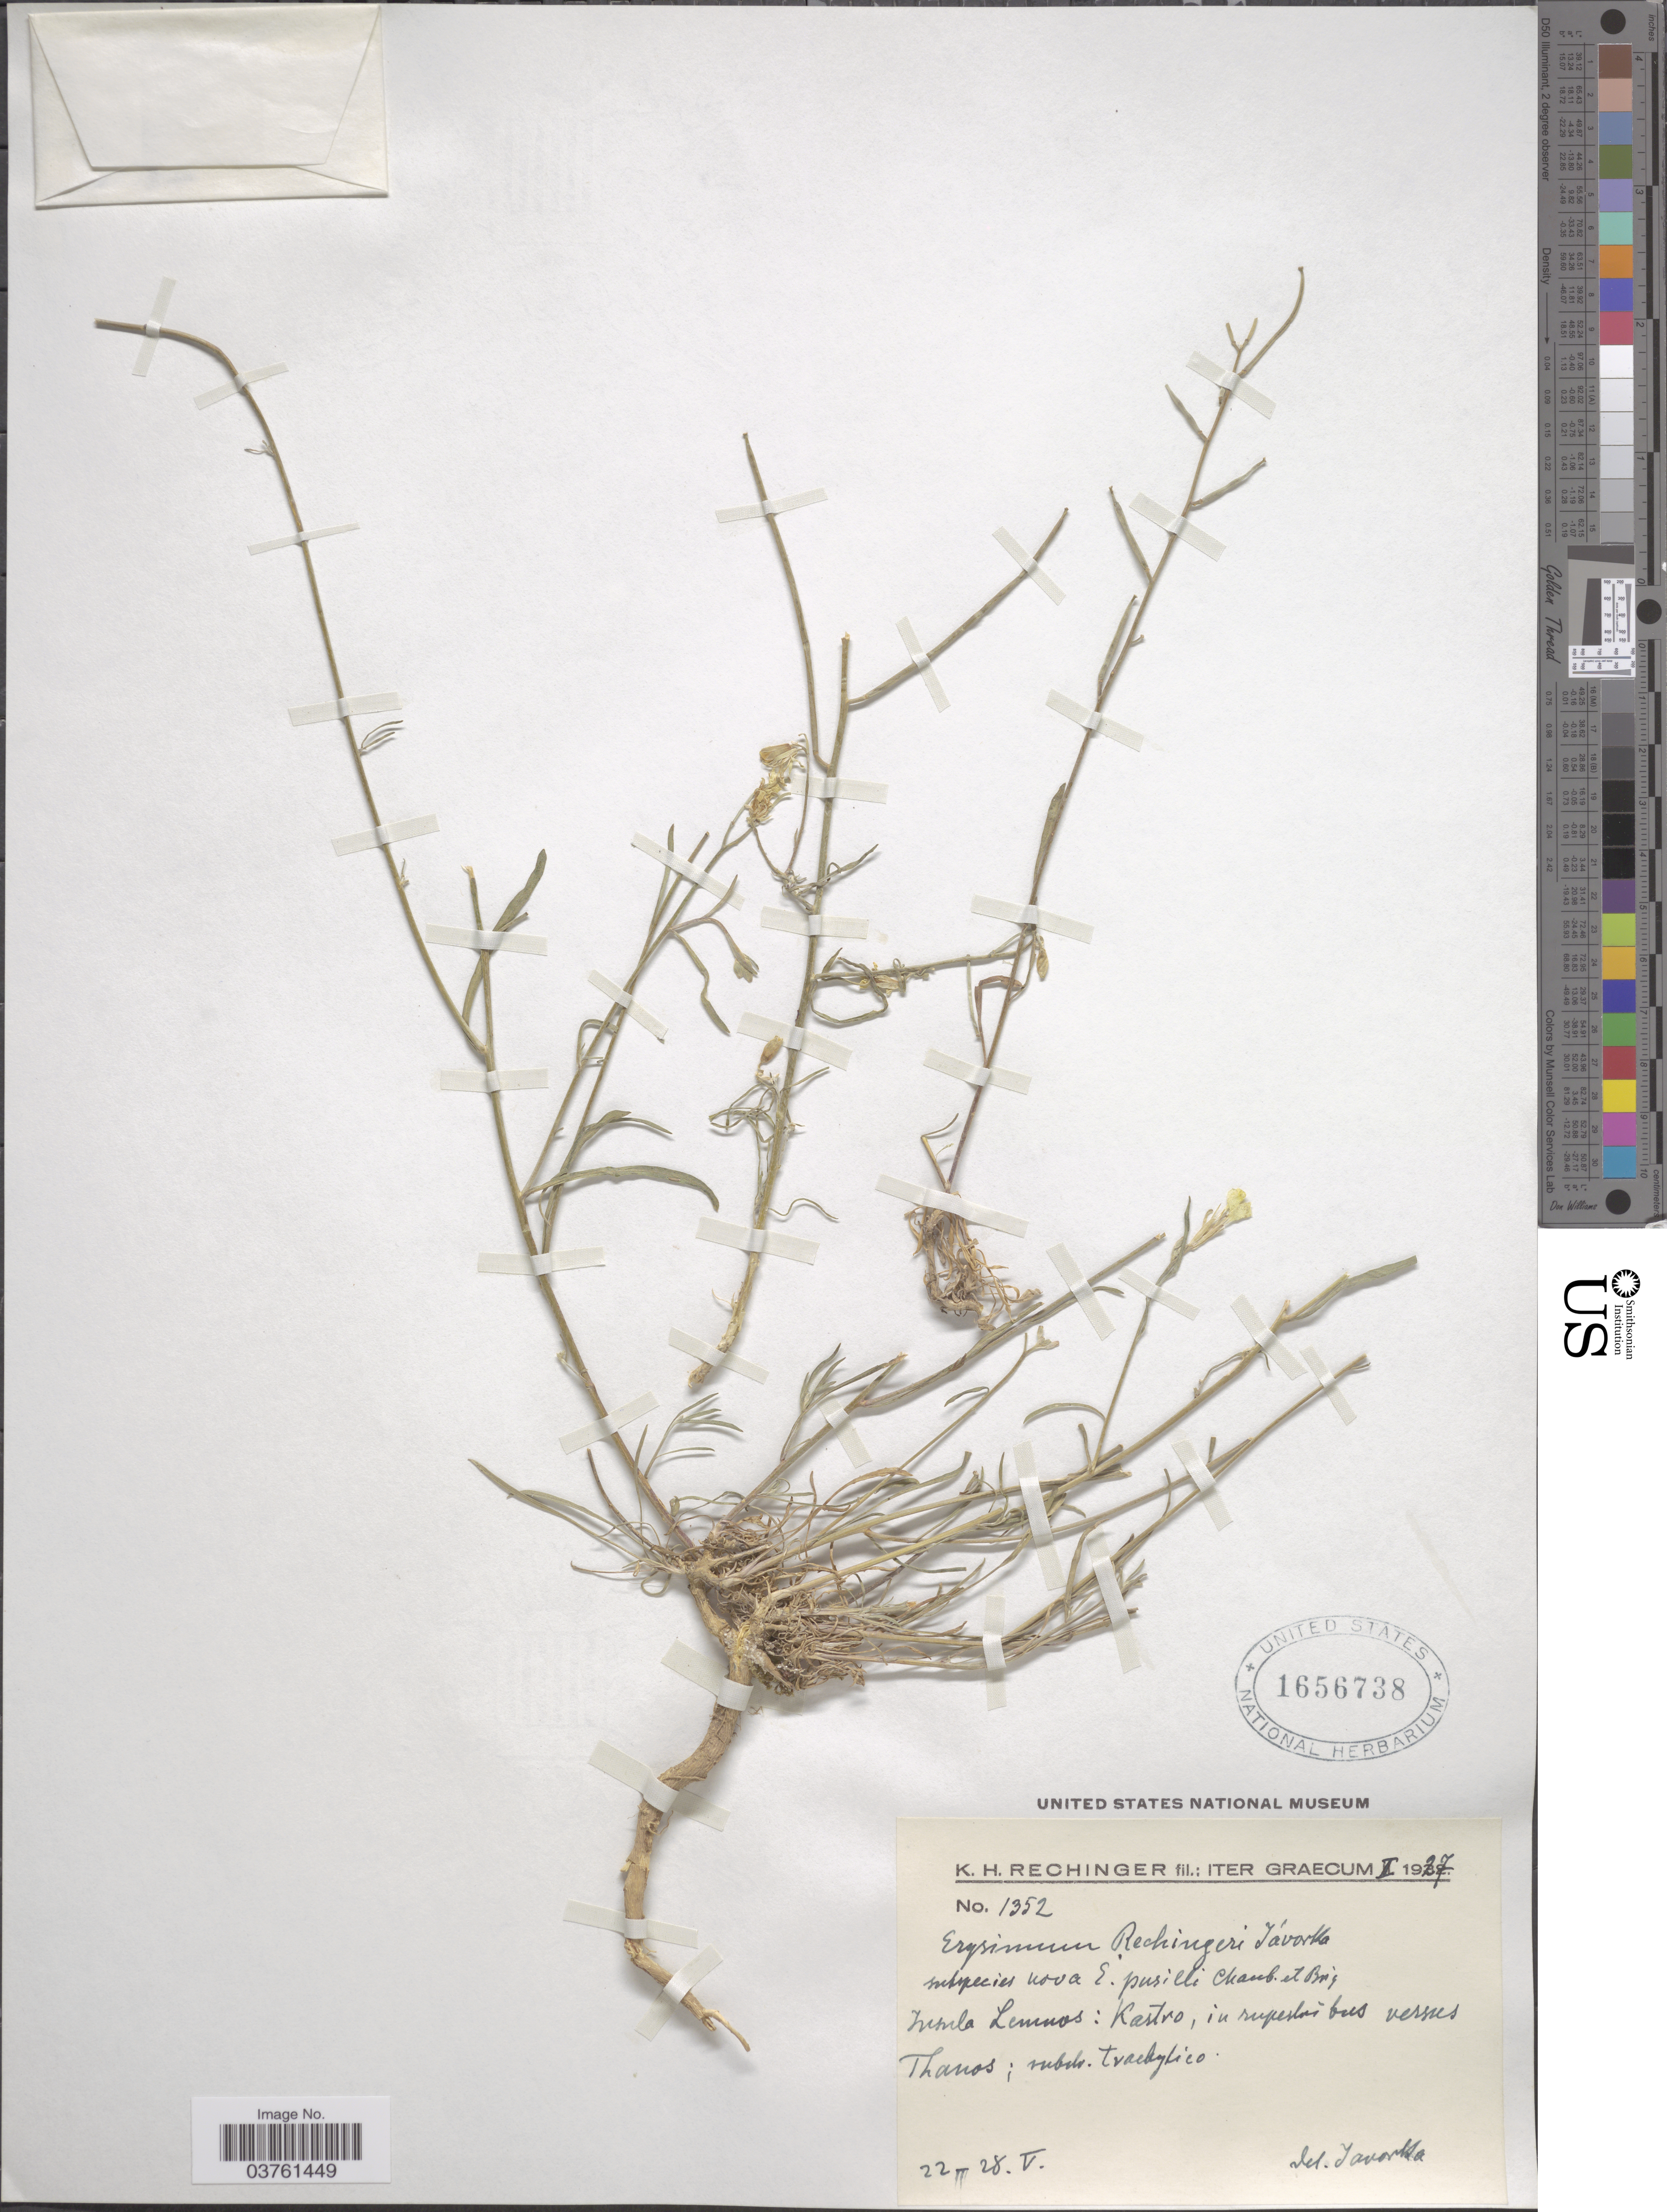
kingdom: Plantae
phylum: Tracheophyta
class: Magnoliopsida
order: Brassicales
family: Brassicaceae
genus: Erysimum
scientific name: Erysimum rechingeri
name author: Jáv.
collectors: K. H. Rechinger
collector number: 1352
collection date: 1927-05-22/1927-05-28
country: Greece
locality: Iter Graecum. Insula Lemnos: Kastro, in rupestribus versus Thanos; substr trachytico.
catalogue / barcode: US 1656738